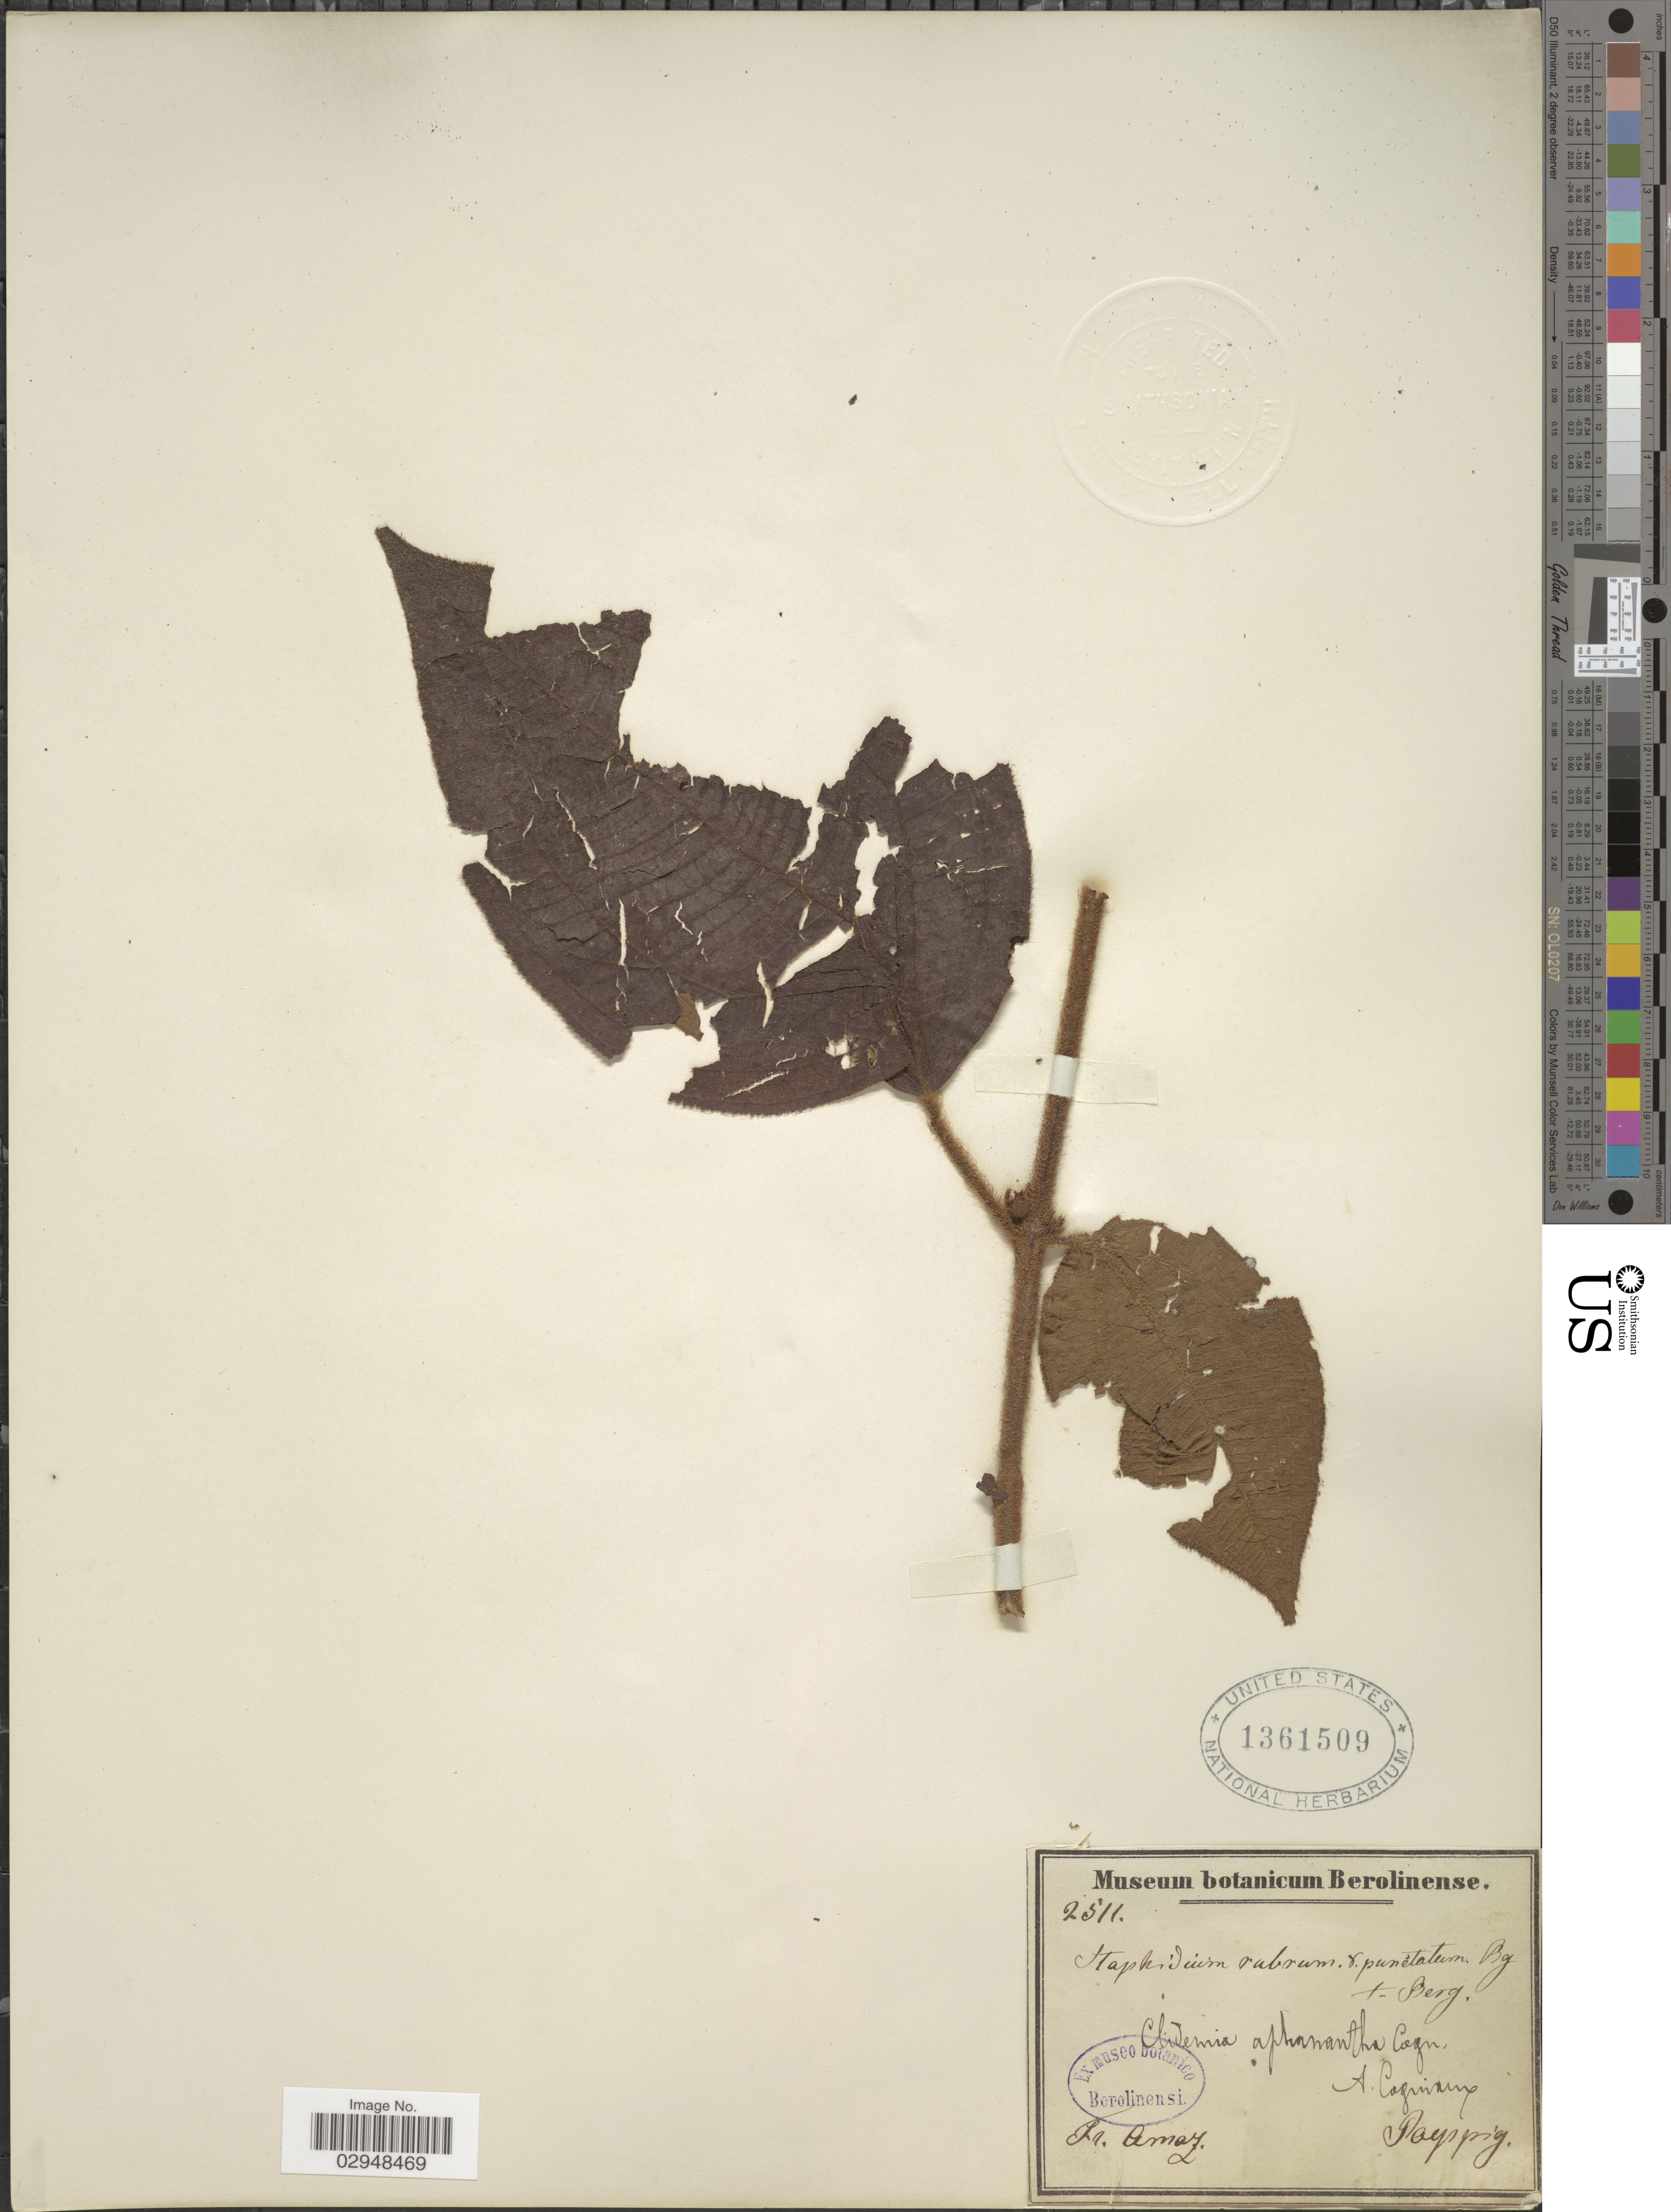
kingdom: Plantae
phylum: Tracheophyta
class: Magnoliopsida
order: Myrtales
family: Melastomataceae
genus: Clidemia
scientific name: Clidemia aphanantha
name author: (Naudin) Sagot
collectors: Poeppig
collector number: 2511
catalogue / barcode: US 1361509